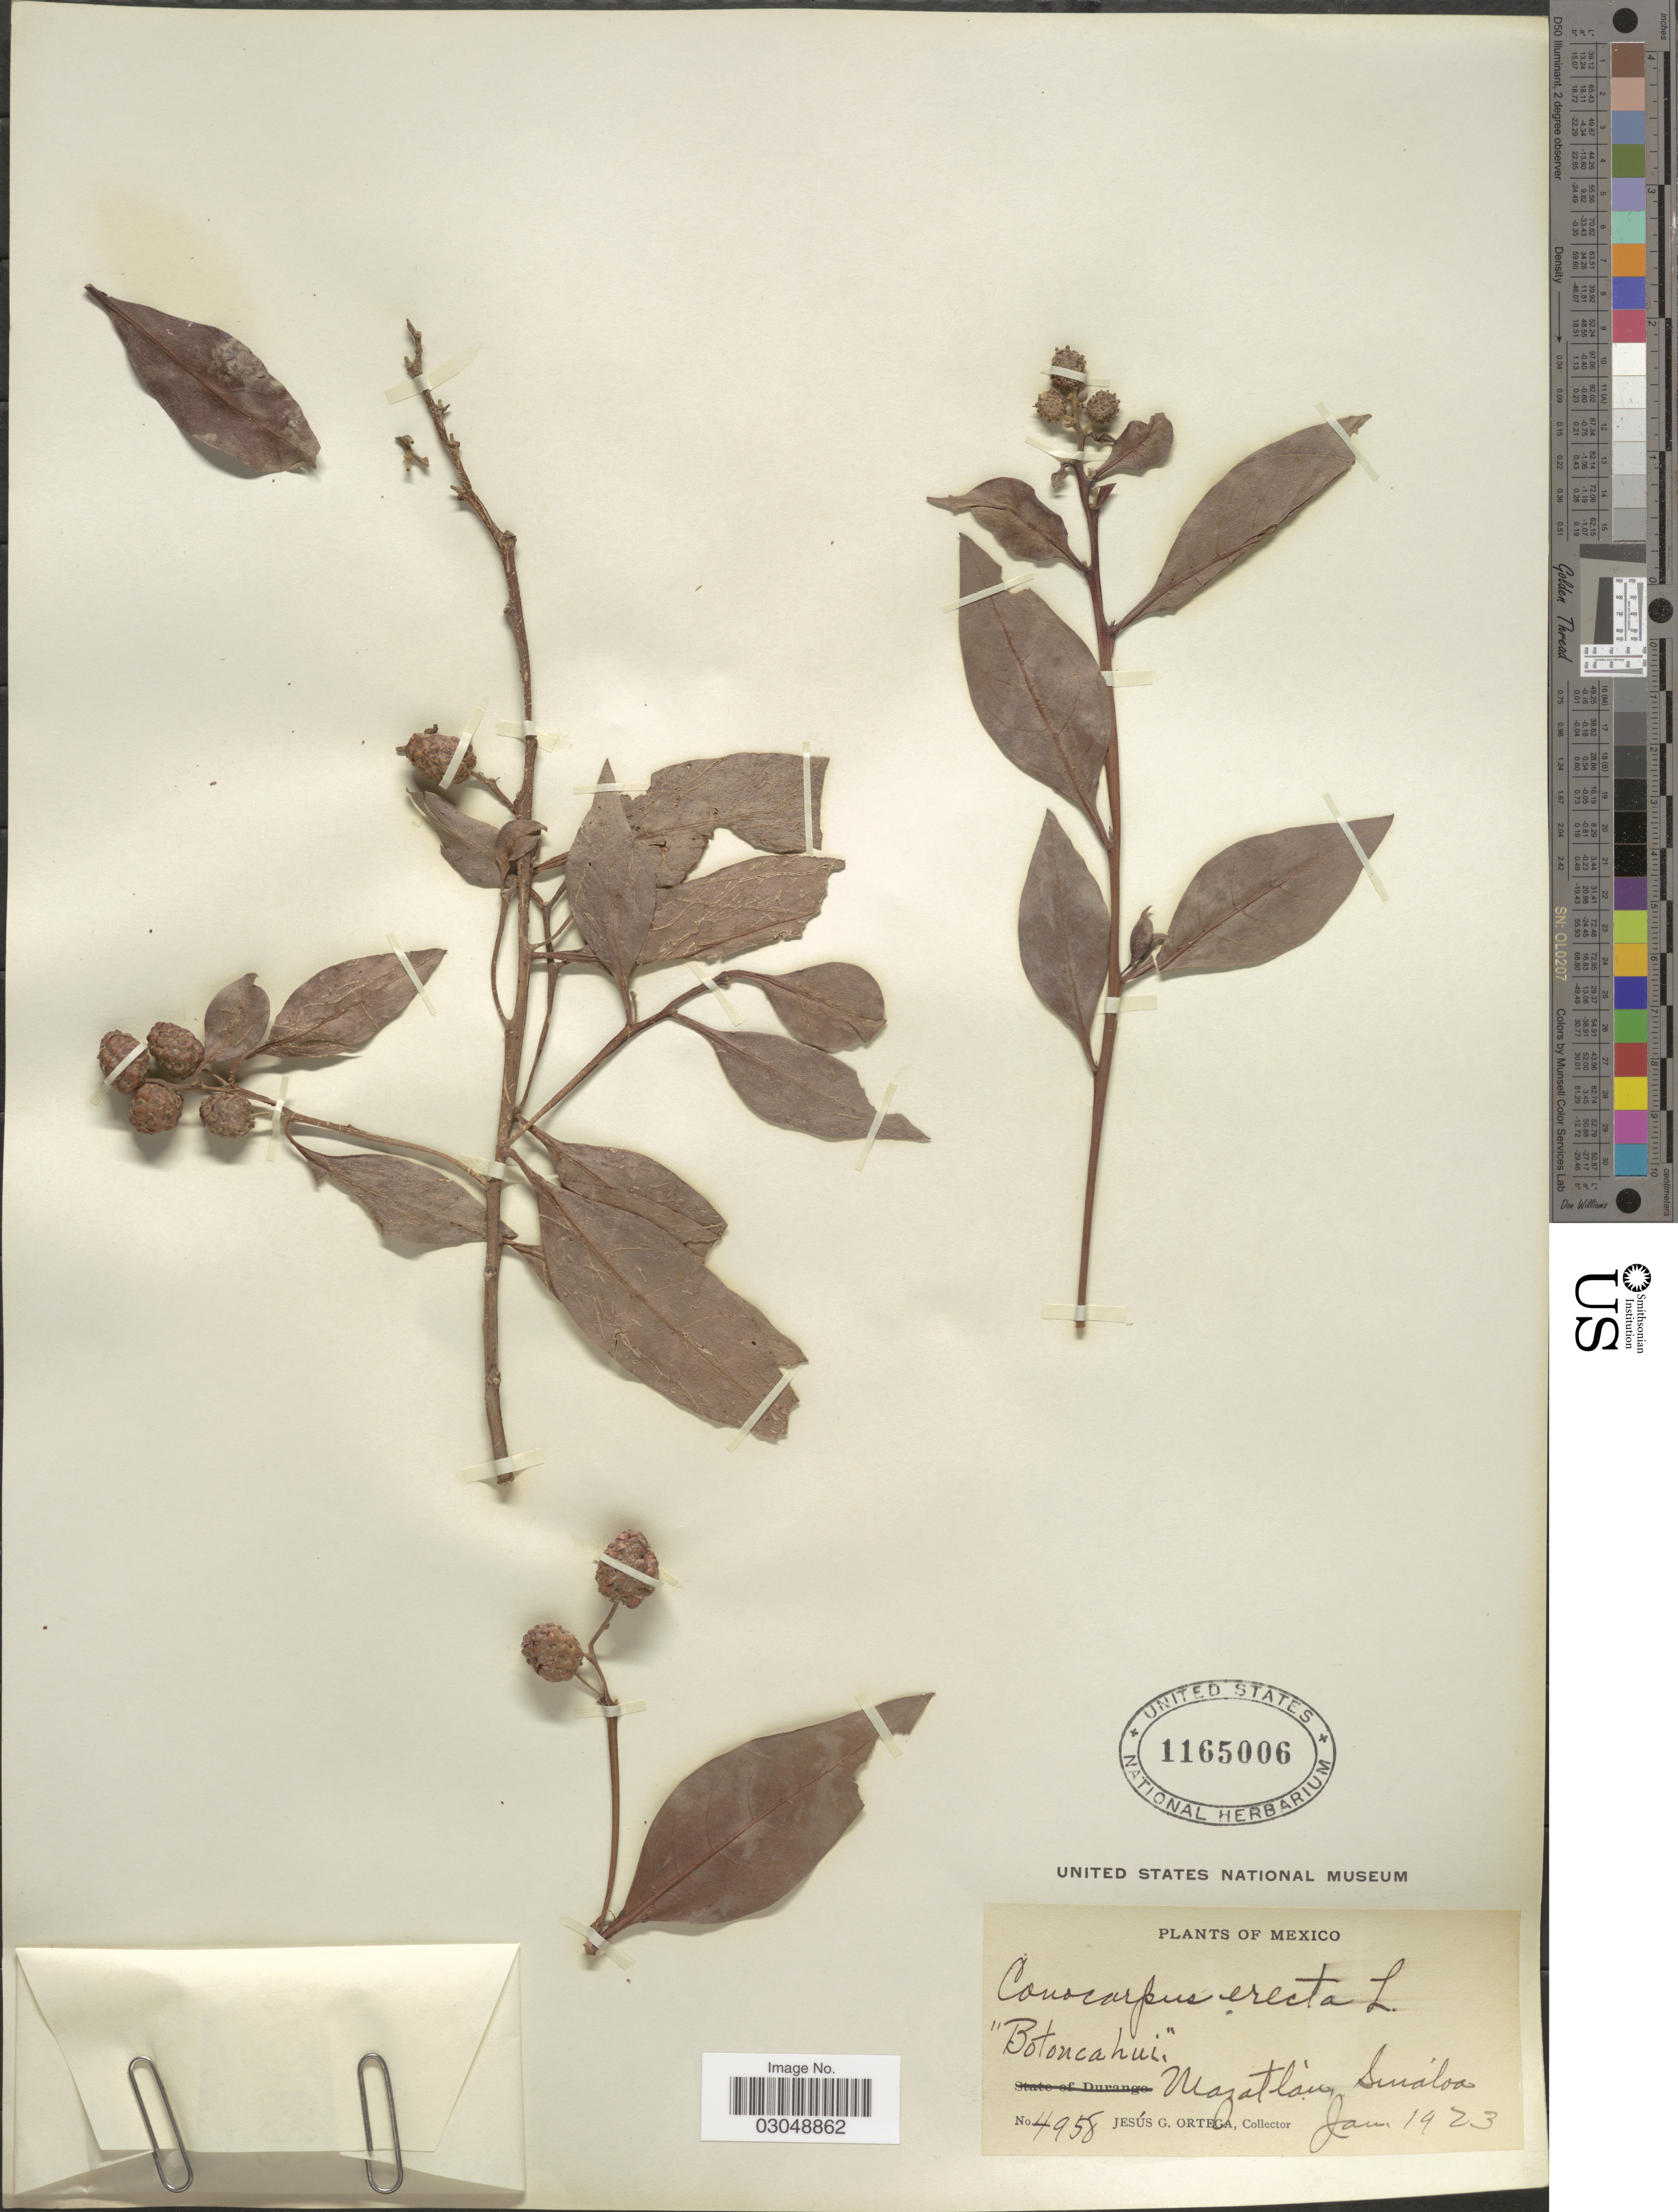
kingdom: Plantae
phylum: Tracheophyta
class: Magnoliopsida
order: Myrtales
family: Combretaceae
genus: Conocarpus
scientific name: Conocarpus erectus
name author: L.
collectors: J. Ortega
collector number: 4958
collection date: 1923-01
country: Mexico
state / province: Sinaloa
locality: Mazatlàn.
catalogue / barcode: US 1165006